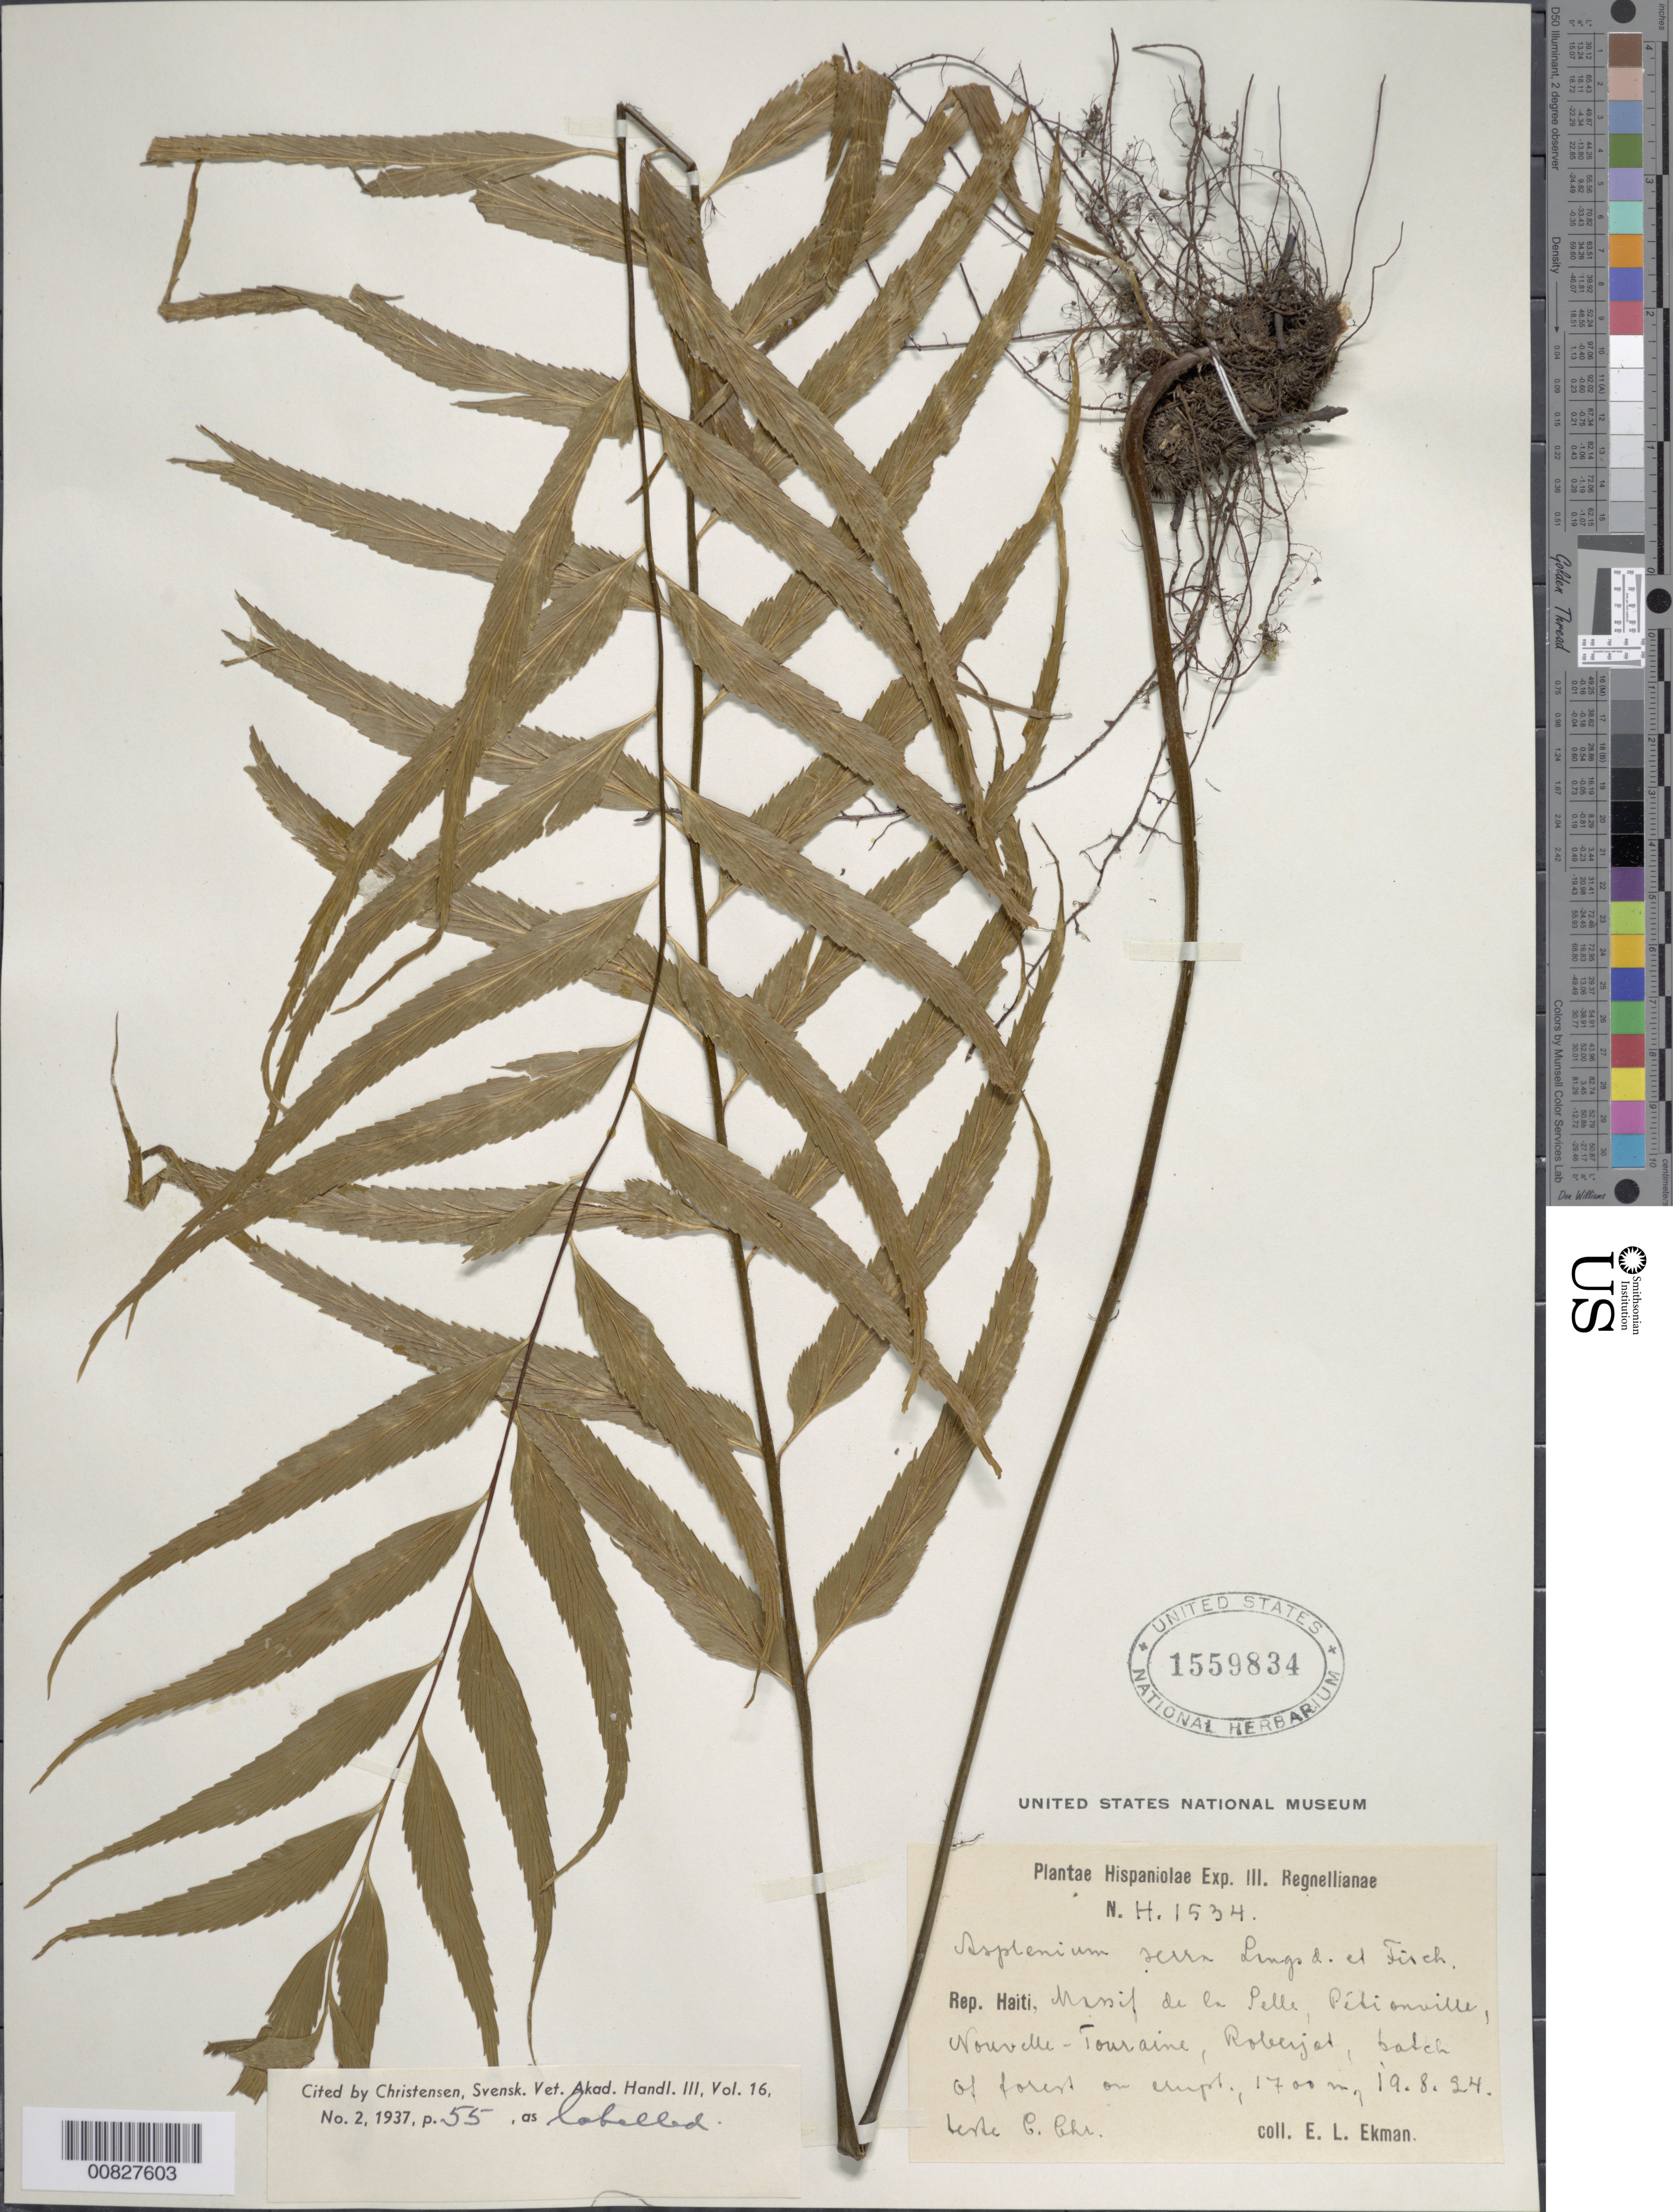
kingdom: Plantae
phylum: Tracheophyta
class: Polypodiopsida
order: Polypodiales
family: Aspleniaceae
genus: Asplenium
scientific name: Asplenium serra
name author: Langsd. & Fisch.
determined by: Christensen, C. F. A.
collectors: E. L. Ekman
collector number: H 1534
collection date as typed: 19 Aug 1924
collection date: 1924-08-19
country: Haiti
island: Hispaniola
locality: Massif de la Selle, Pétionville, Nouvell-Touraine, Roberjot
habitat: Patch of forest on erupt.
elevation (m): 1700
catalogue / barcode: US 1559834